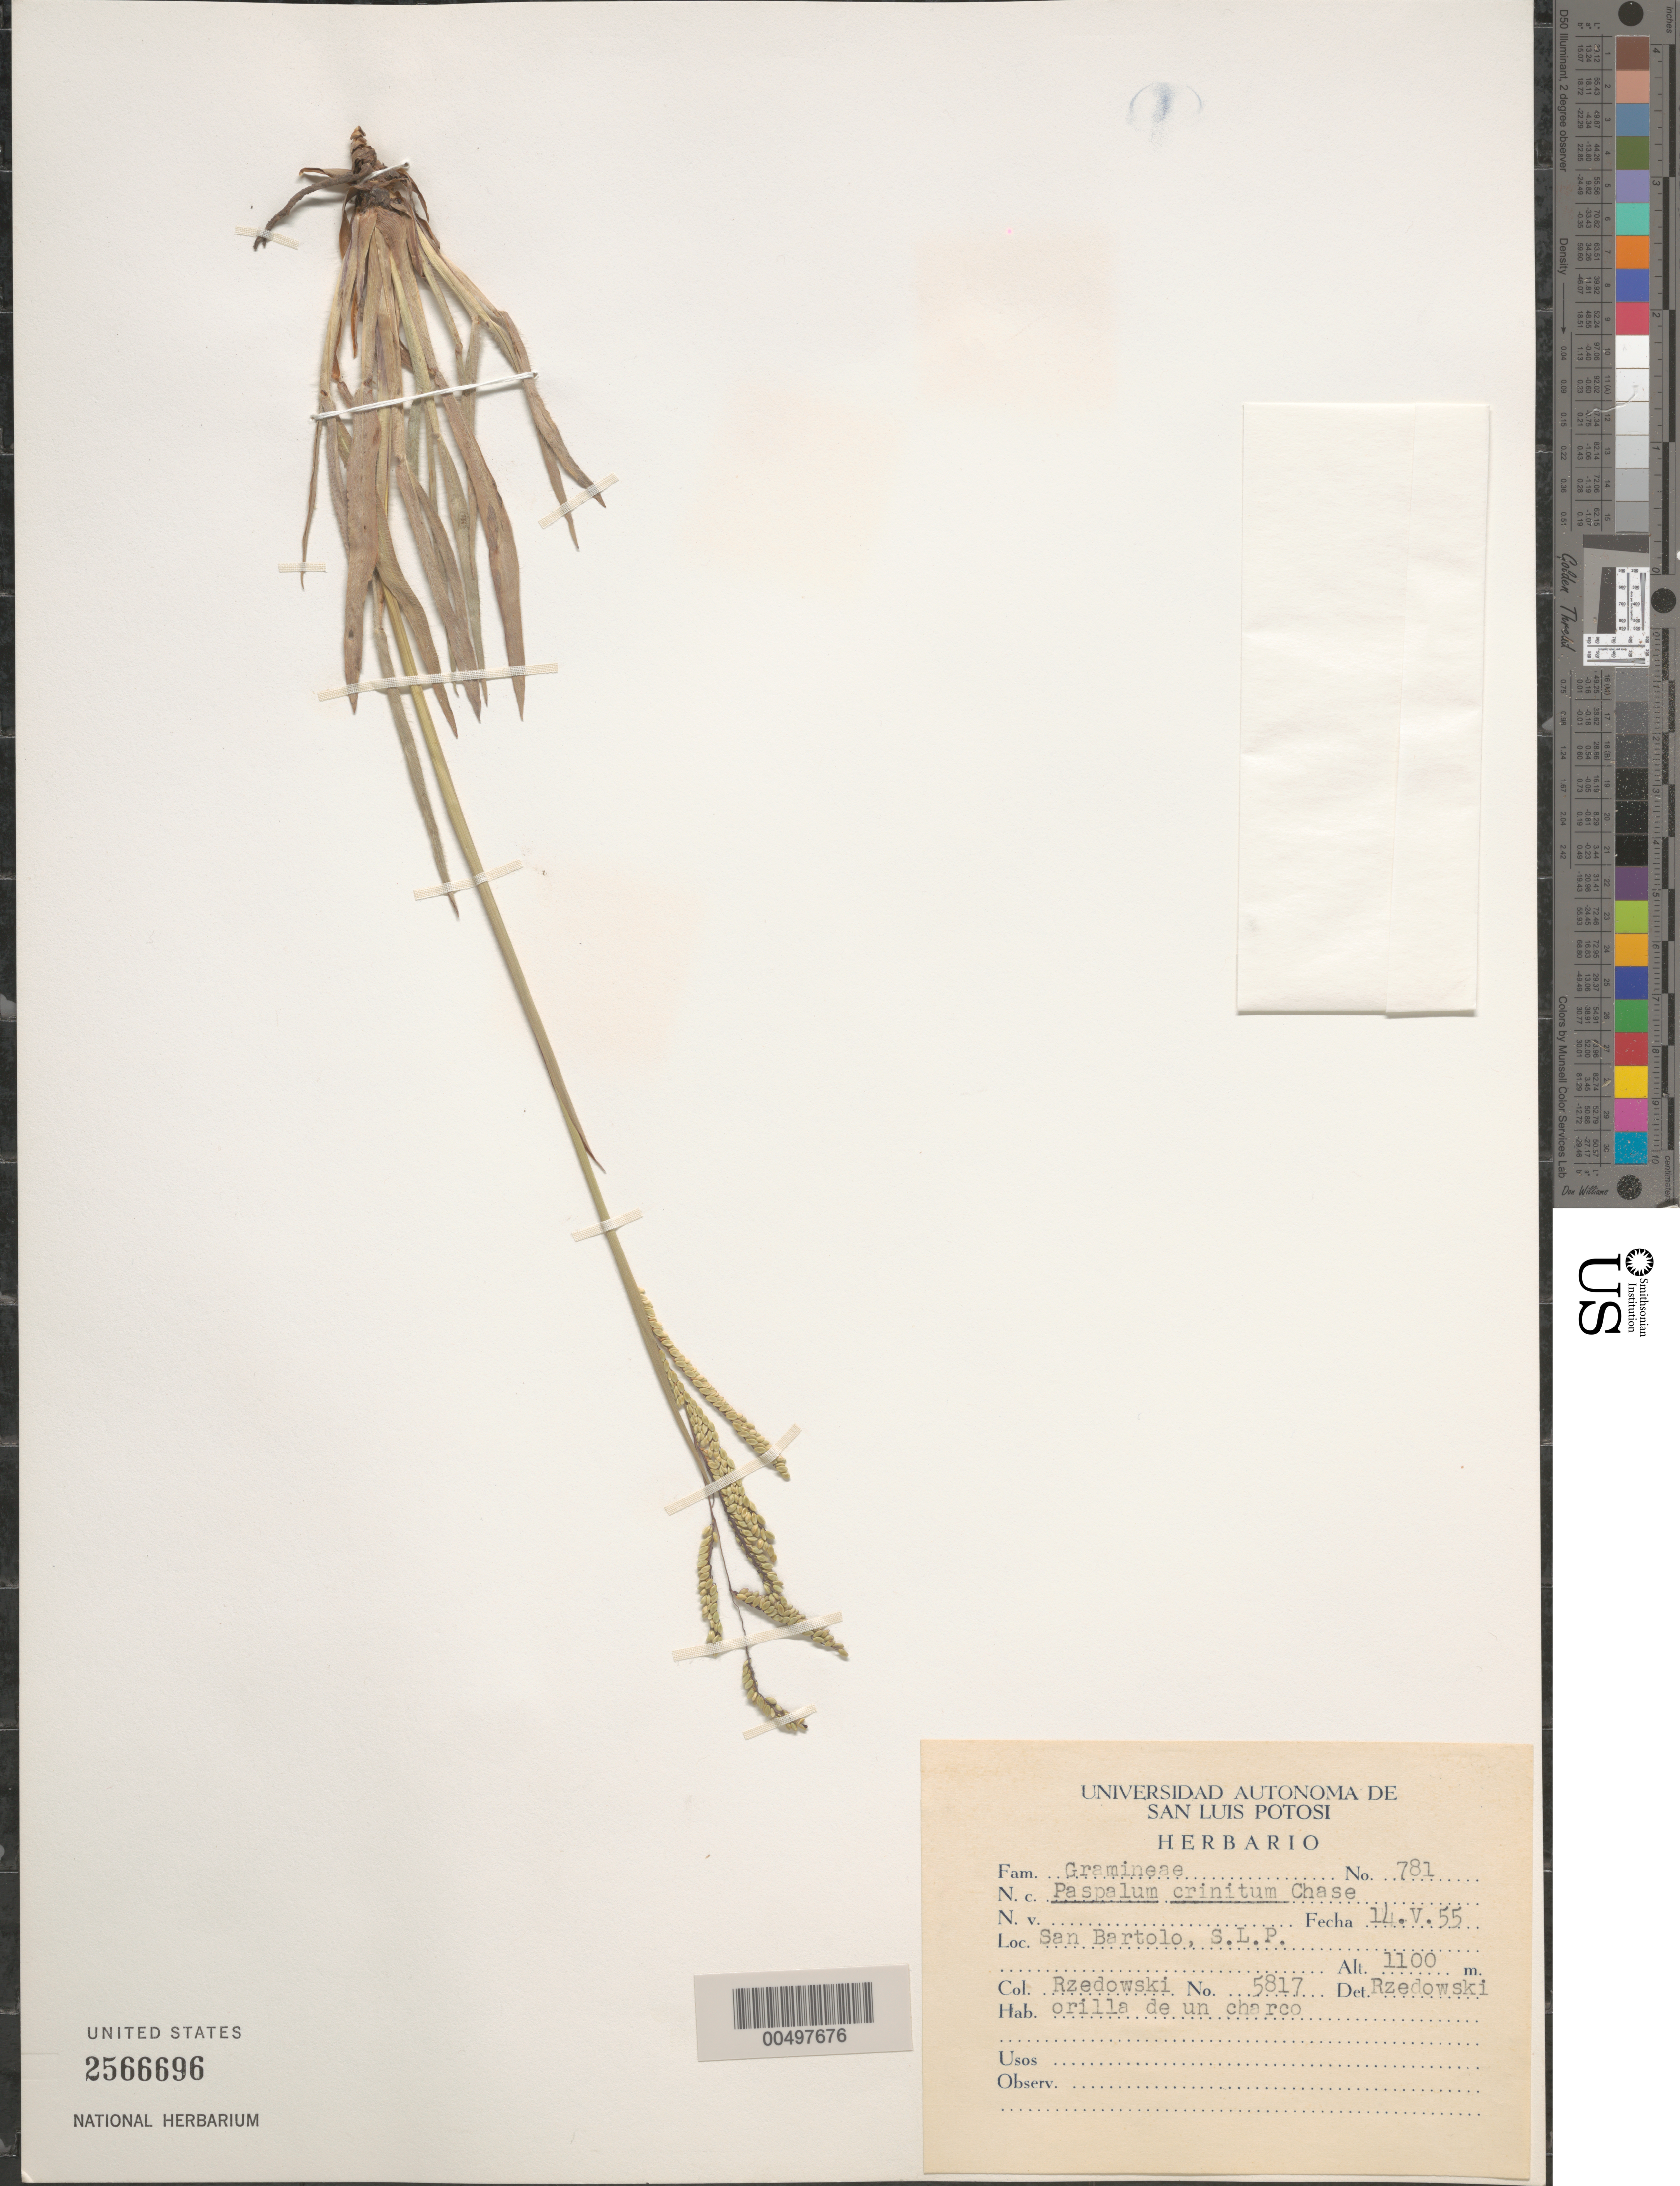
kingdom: Plantae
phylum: Tracheophyta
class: Liliopsida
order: Poales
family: Poaceae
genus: Paspalum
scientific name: Paspalum crinitum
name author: Chase in Hitchc.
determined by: Rzedowski, J.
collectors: J. Rzedowski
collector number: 5817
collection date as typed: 14 May 1955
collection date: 1955-05-14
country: Mexico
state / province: San Luis Potosi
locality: San Bartolo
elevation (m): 1100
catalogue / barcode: US 2566696